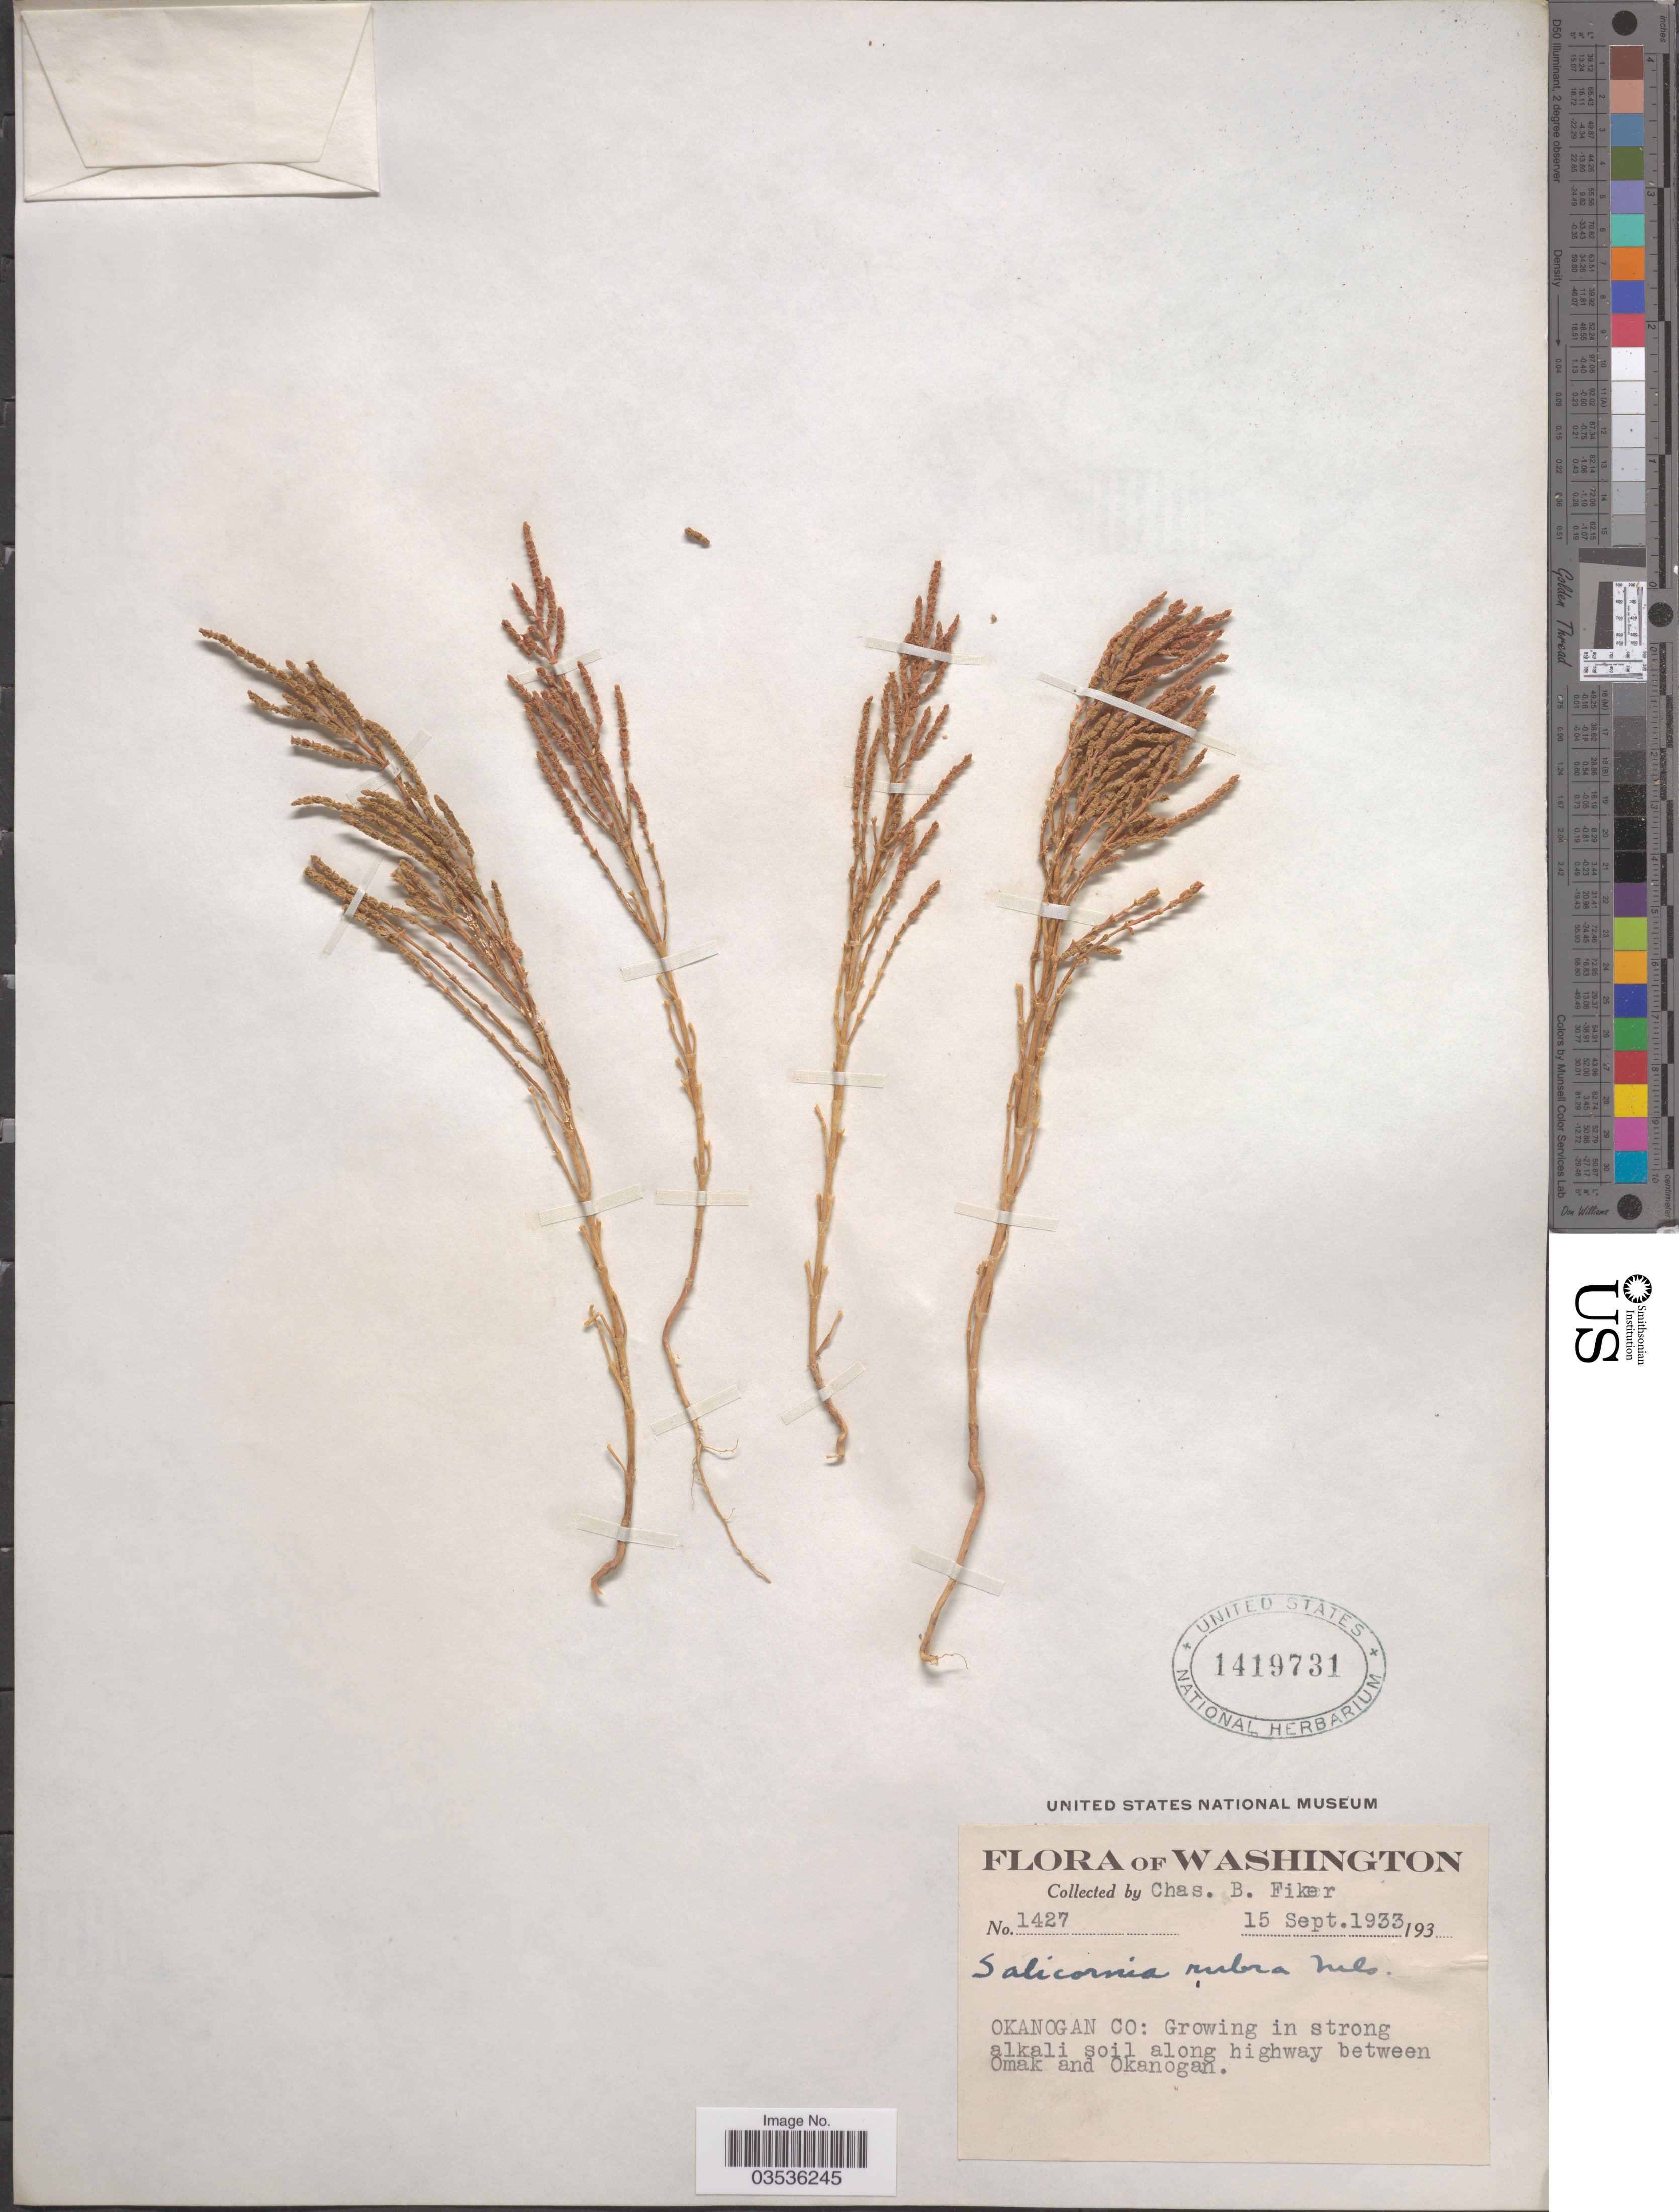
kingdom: Plantae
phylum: Tracheophyta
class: Magnoliopsida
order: Caryophyllales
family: Amaranthaceae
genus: Salicornia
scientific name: Salicornia rubra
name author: A. Nelson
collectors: C. Fiker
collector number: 1427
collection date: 1933-09-15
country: United States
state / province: Washington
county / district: Okanogan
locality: Okanogan Co: along highway between Omak and Okanogan.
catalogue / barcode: US 1419731